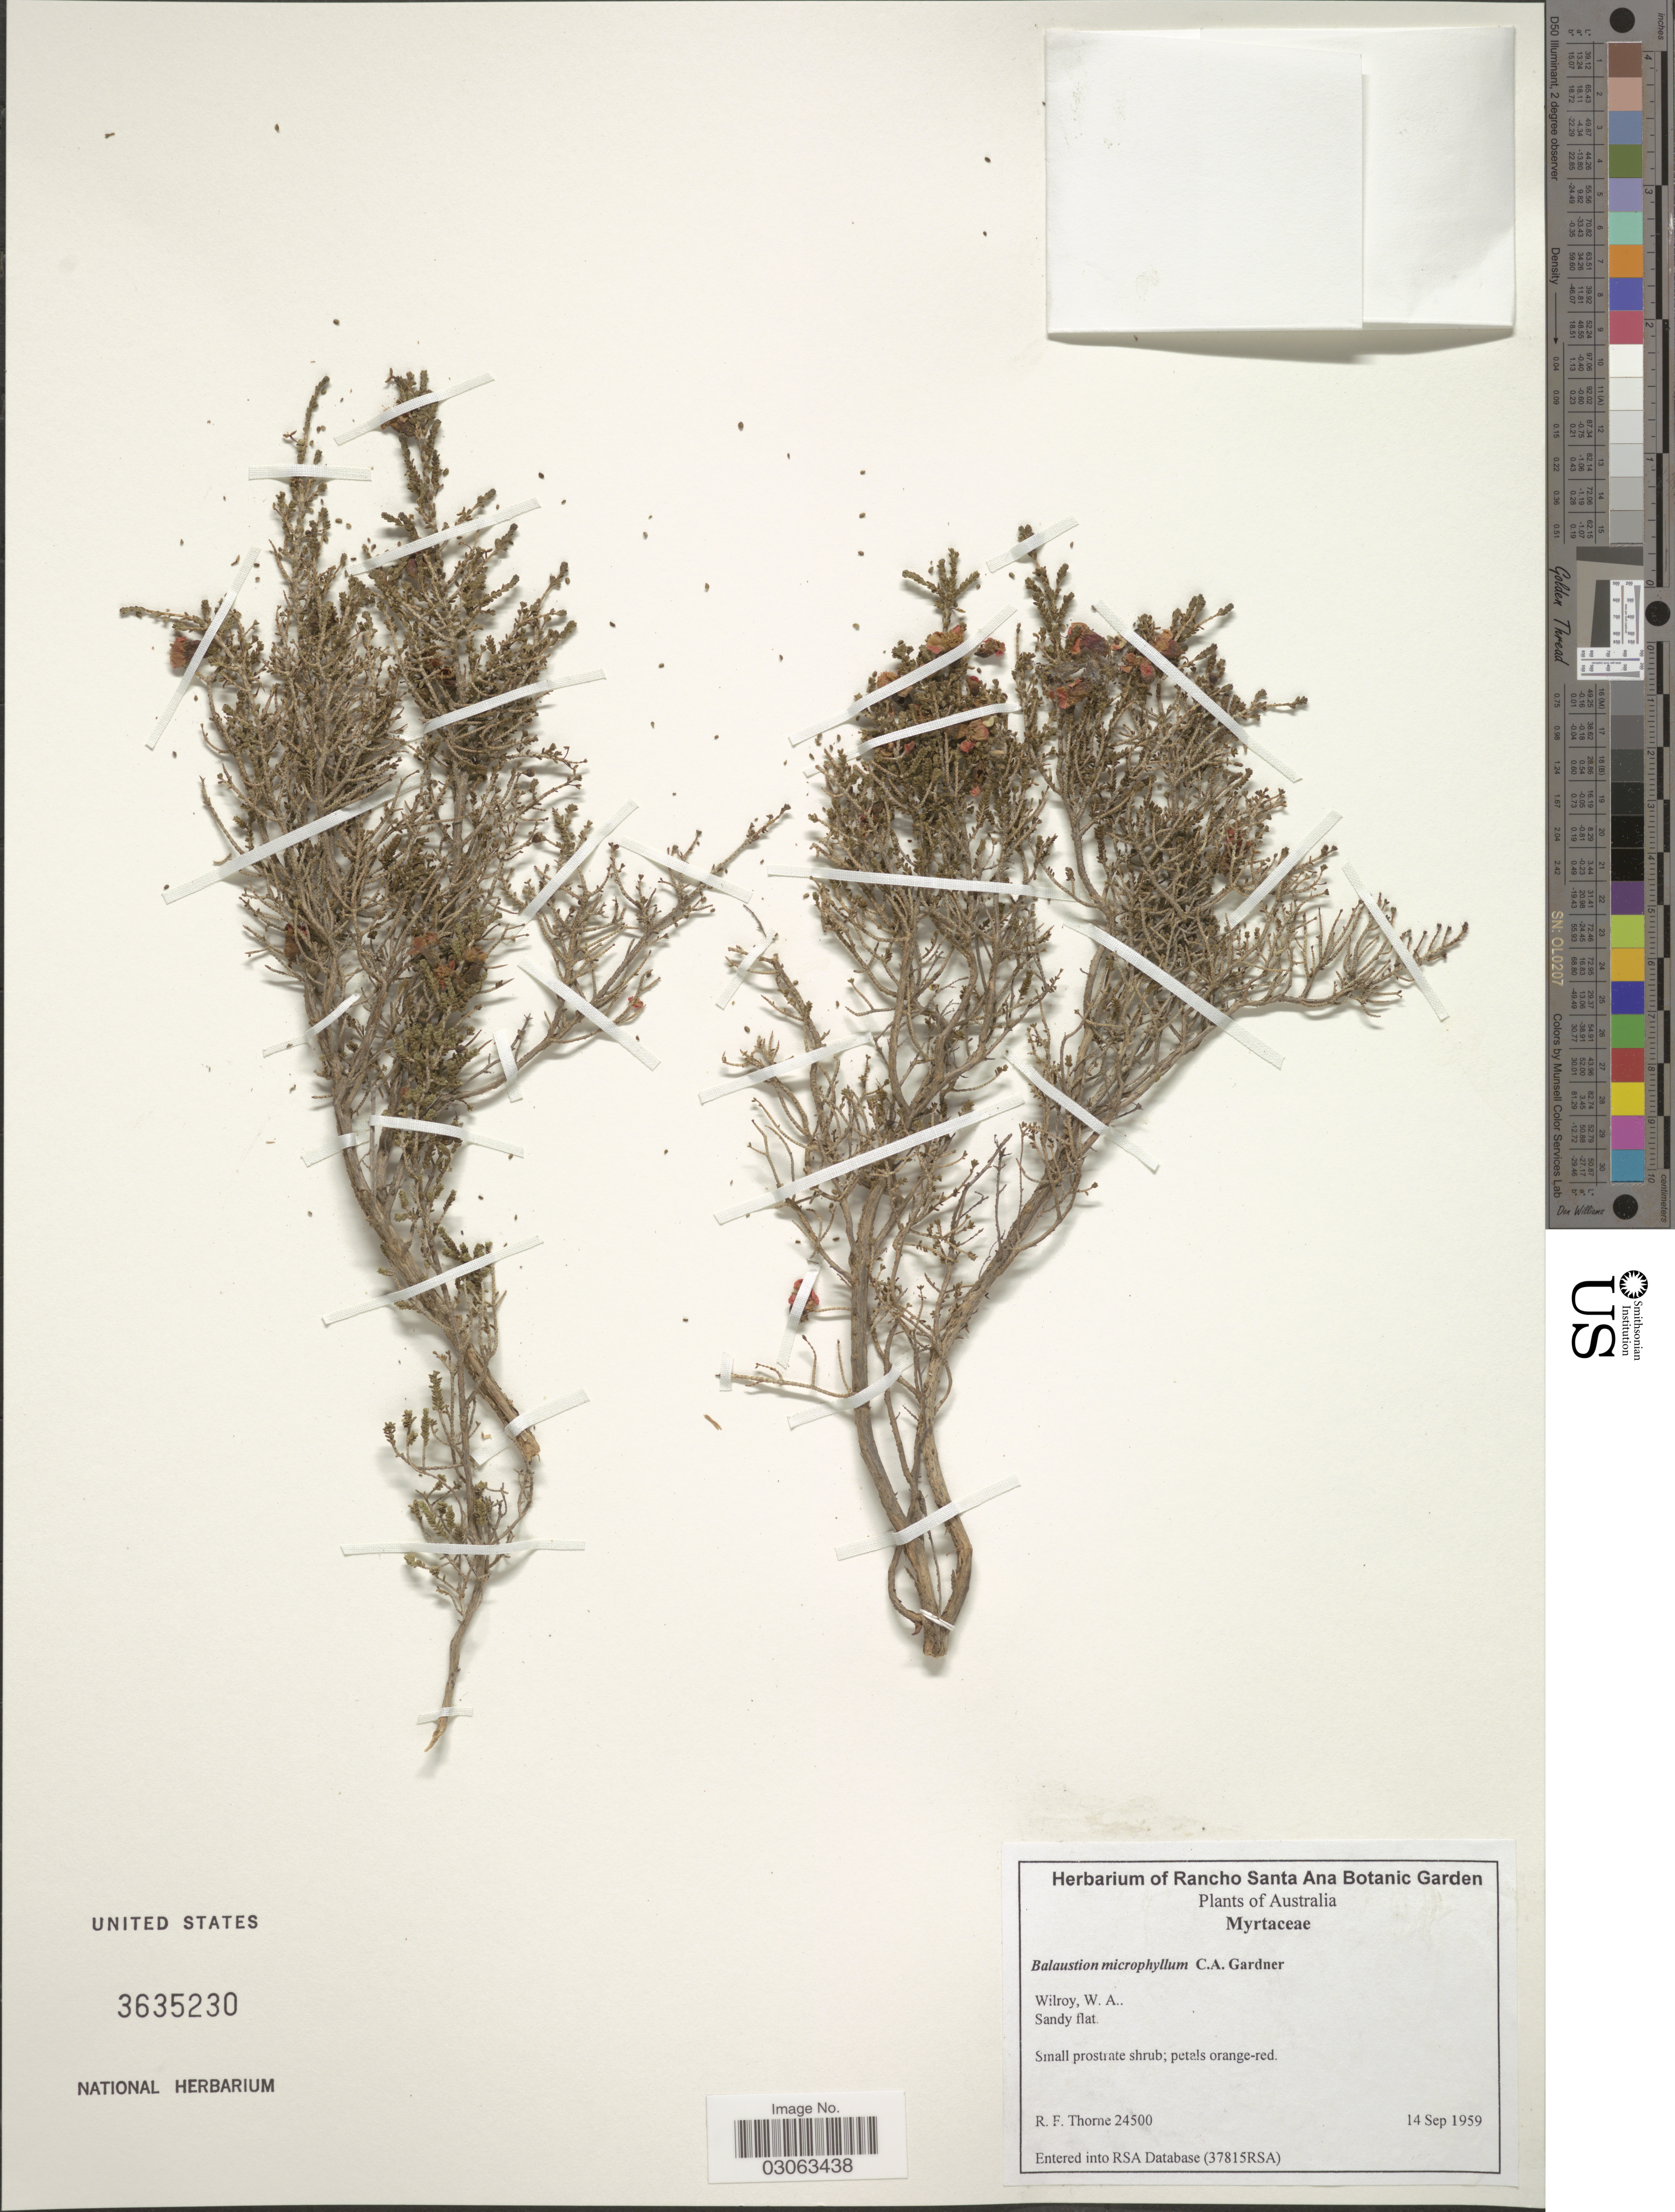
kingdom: Plantae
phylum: Tracheophyta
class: Magnoliopsida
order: Myrtales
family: Myrtaceae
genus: Cheyniana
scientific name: Cheyniana microphylla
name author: (C.A. Gardner) Rye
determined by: Strong, Mark T., (BOT), Smithsonian Institution - National Museum of Natural History (UNITED STATES)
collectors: R. Thorne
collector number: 24500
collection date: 1959-09-14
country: Australia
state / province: Western Australia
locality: Wilroy, W. A.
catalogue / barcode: US 3635230